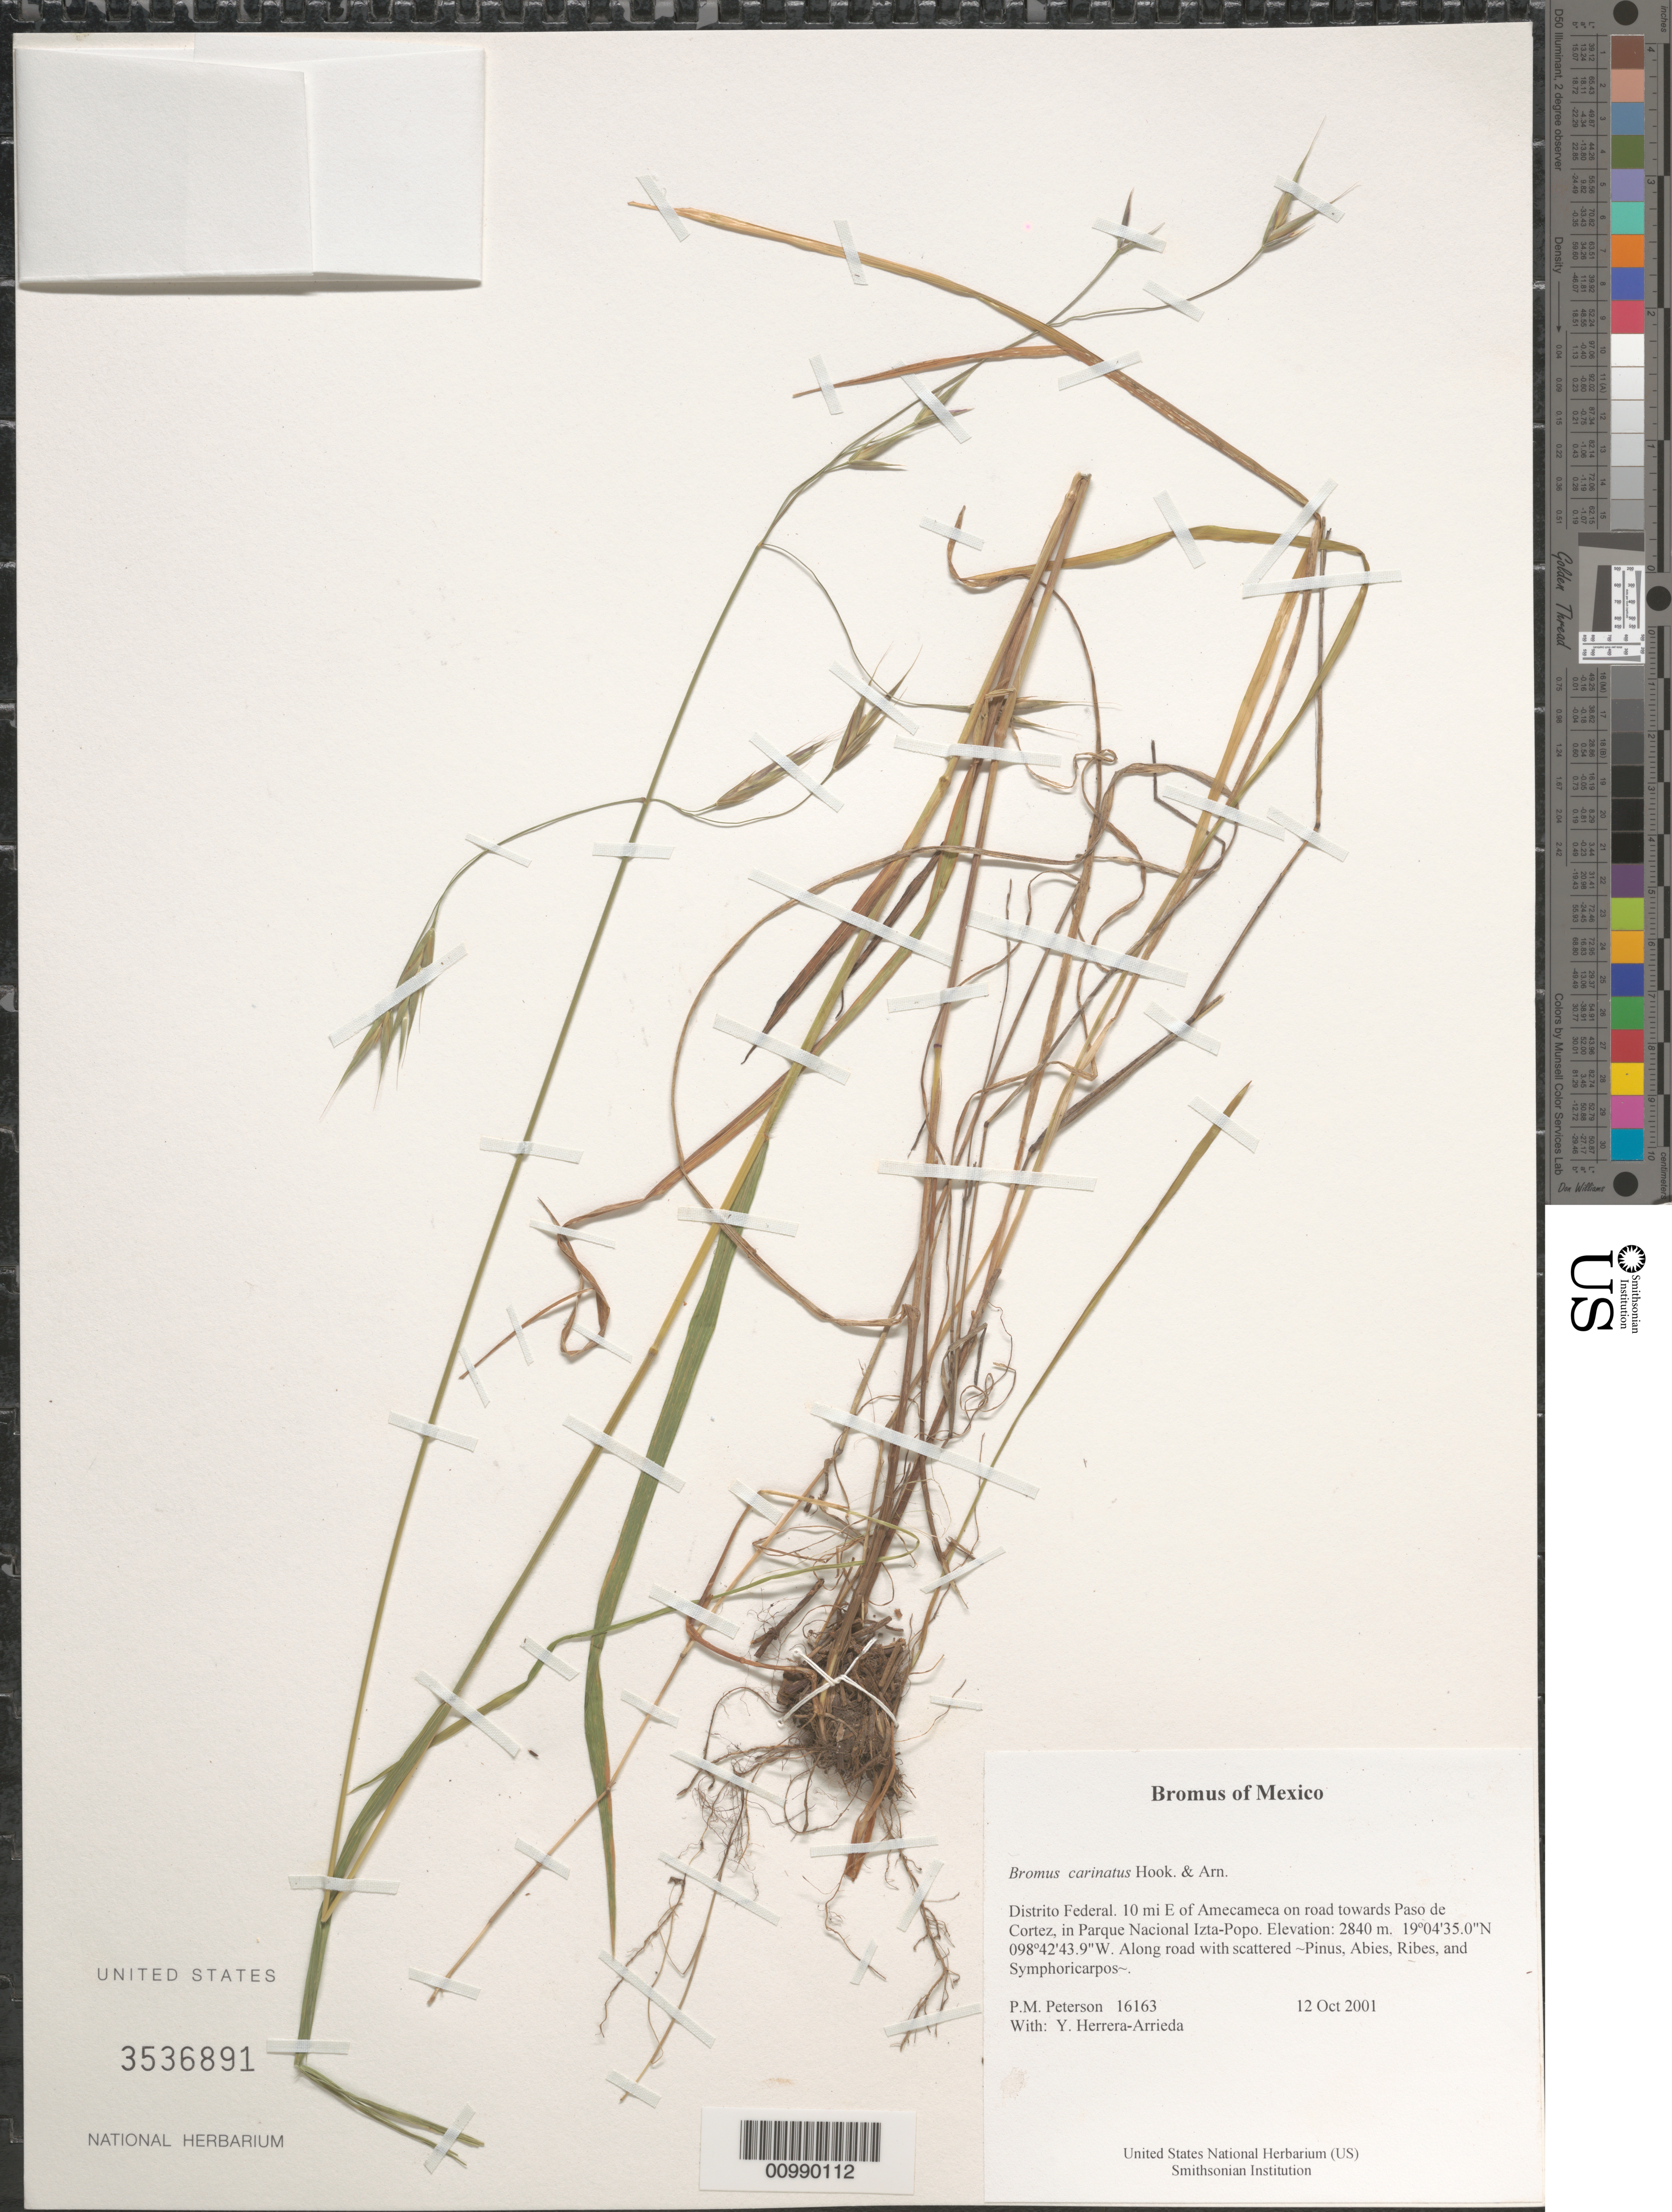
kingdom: Plantae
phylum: Tracheophyta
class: Liliopsida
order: Poales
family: Poaceae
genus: Bromus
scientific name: Bromus carinatus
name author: Hook. & Arn.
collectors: P. M. Peterson & Y. Herrera Arrieta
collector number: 16163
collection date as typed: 12 Oct 2001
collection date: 2001-10-12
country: Mexico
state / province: Distrito Federal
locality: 10 mi E of Amecameca on road towards Paso de Cortez, in Parque Nacional Izta-Popo.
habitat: Along road with scattered ~Pinus, Abies, Ribes, and Symphoricarpos~.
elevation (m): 2840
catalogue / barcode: US 3536891